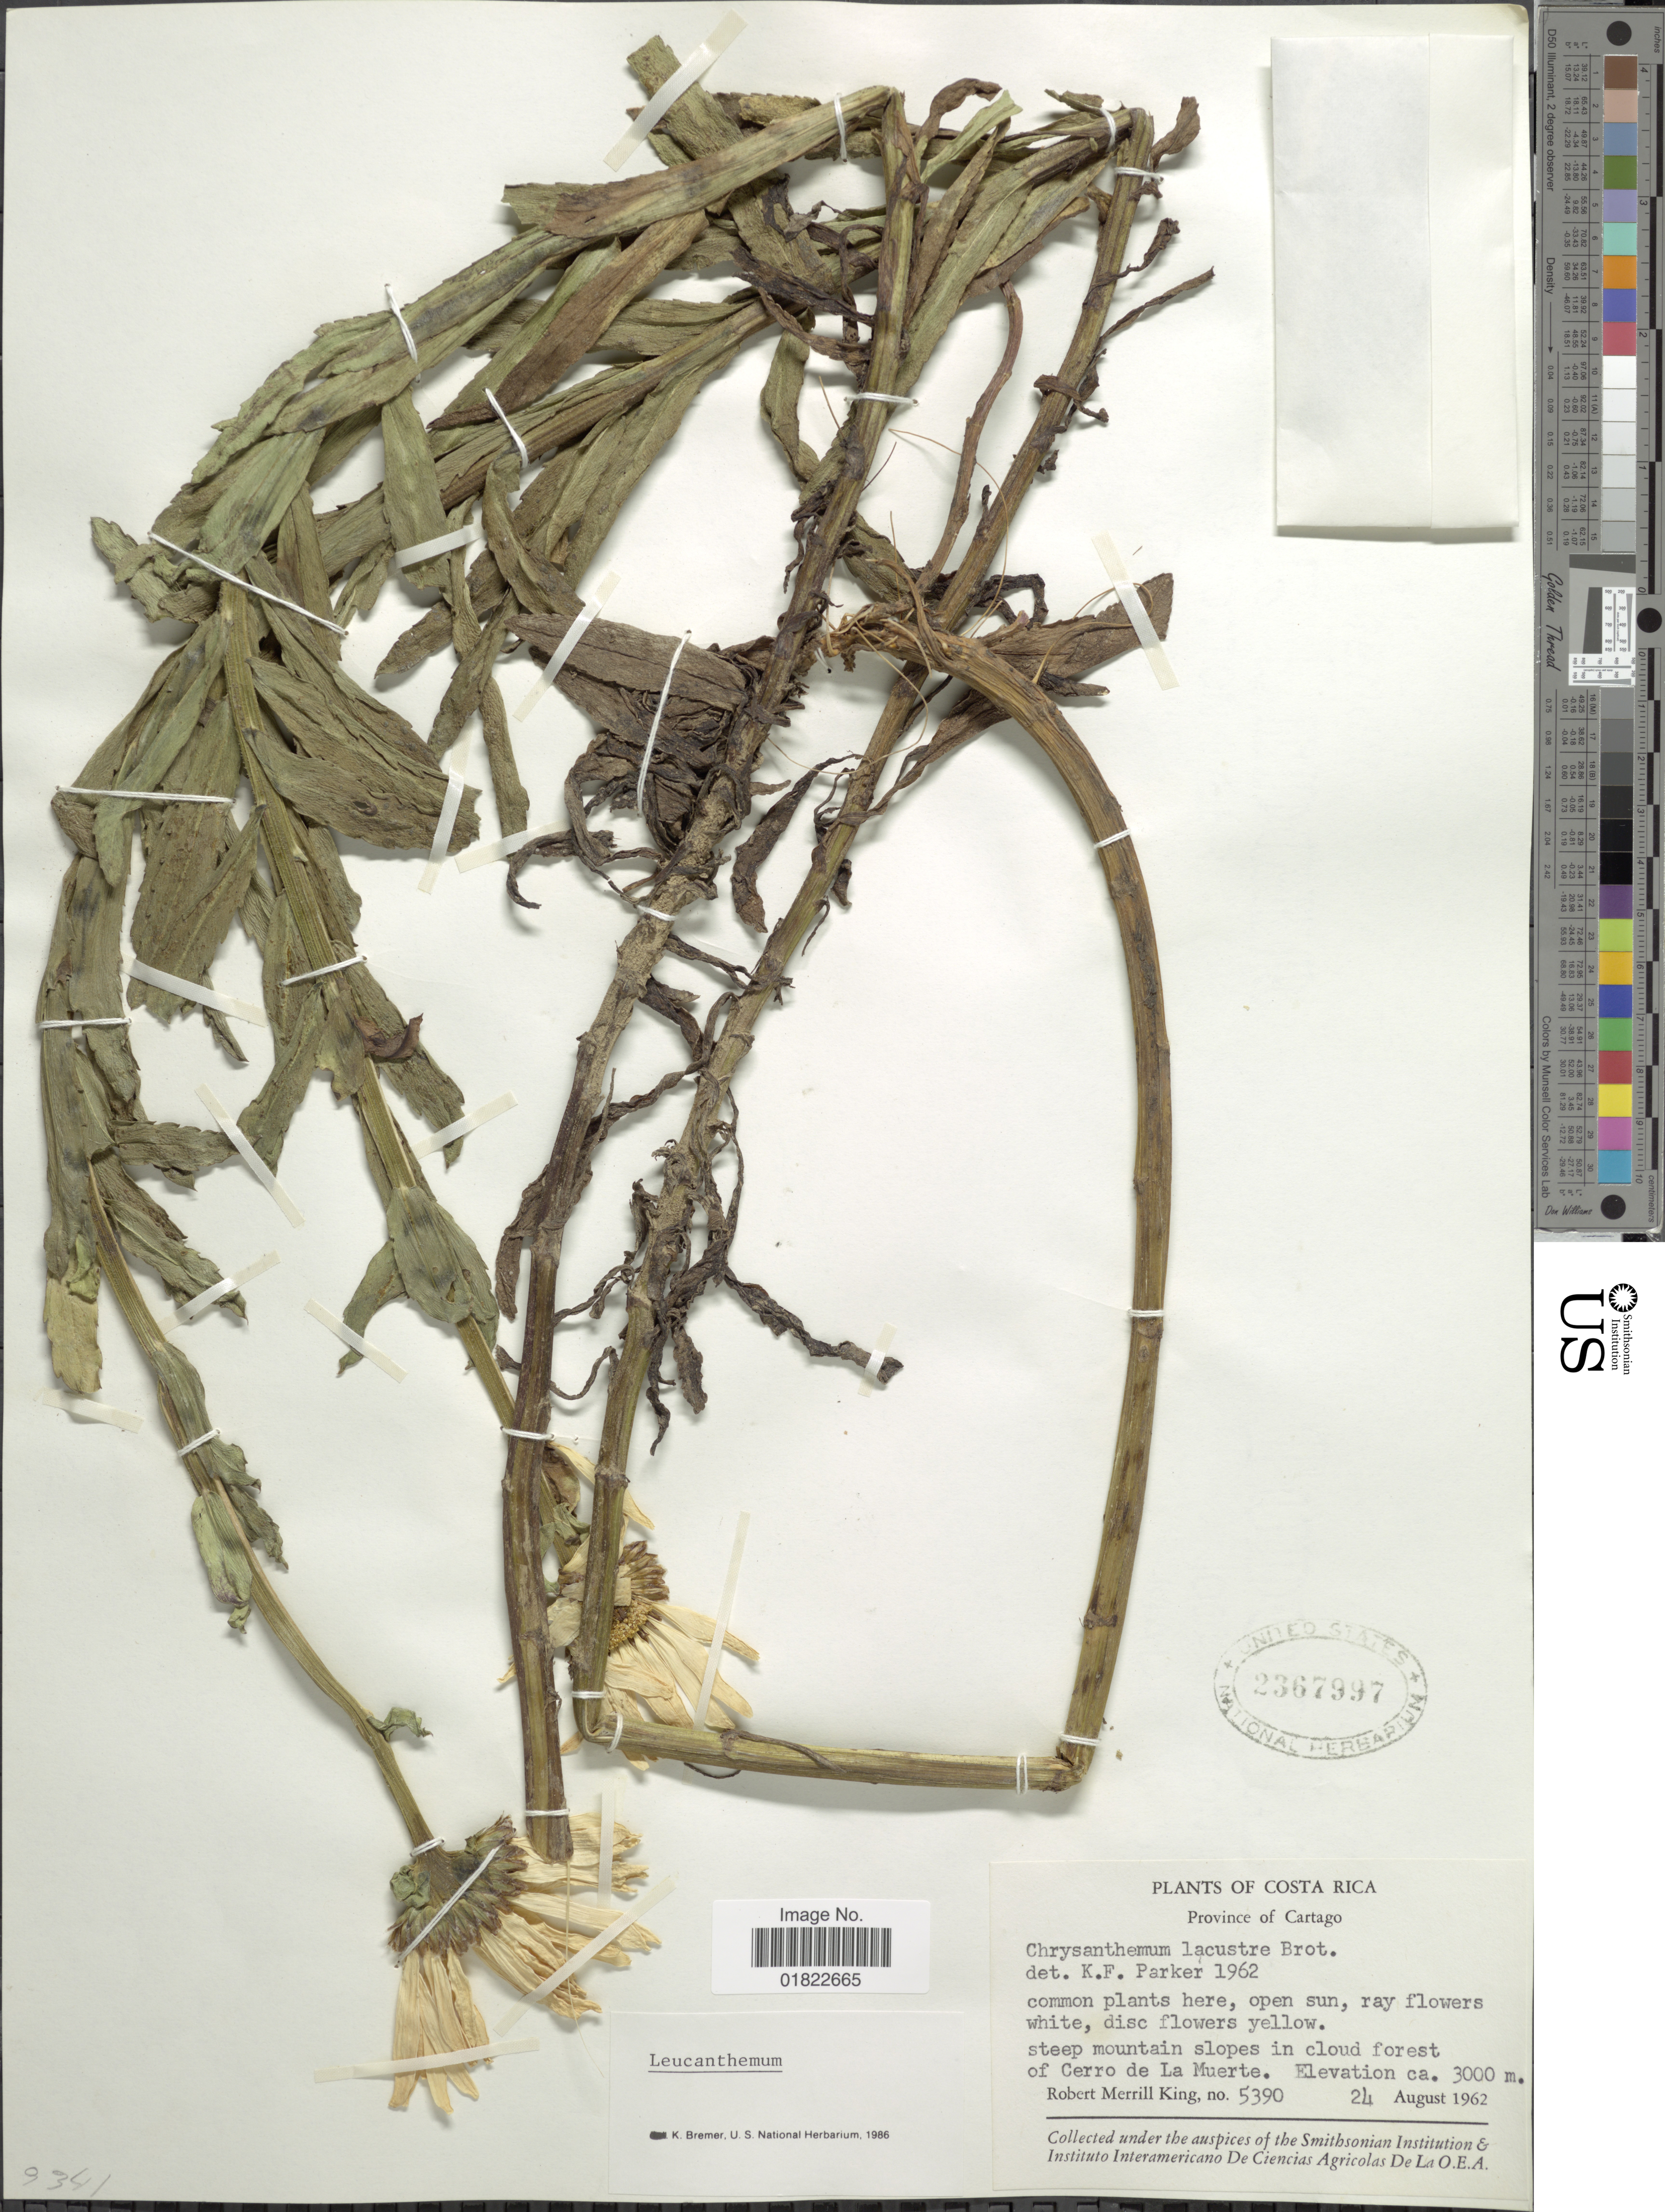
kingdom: Plantae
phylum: Tracheophyta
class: Magnoliopsida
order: Asterales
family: Asteraceae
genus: Leucanthemum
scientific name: Leucanthemum lacustre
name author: Brot.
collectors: R. M. King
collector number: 5390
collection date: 1962-08-24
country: Costa Rica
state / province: Cartago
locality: Province of Cartago. Steep mountain slopes in cloud forest of Cerro de La Muerte.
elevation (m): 3000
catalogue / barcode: US 2367997